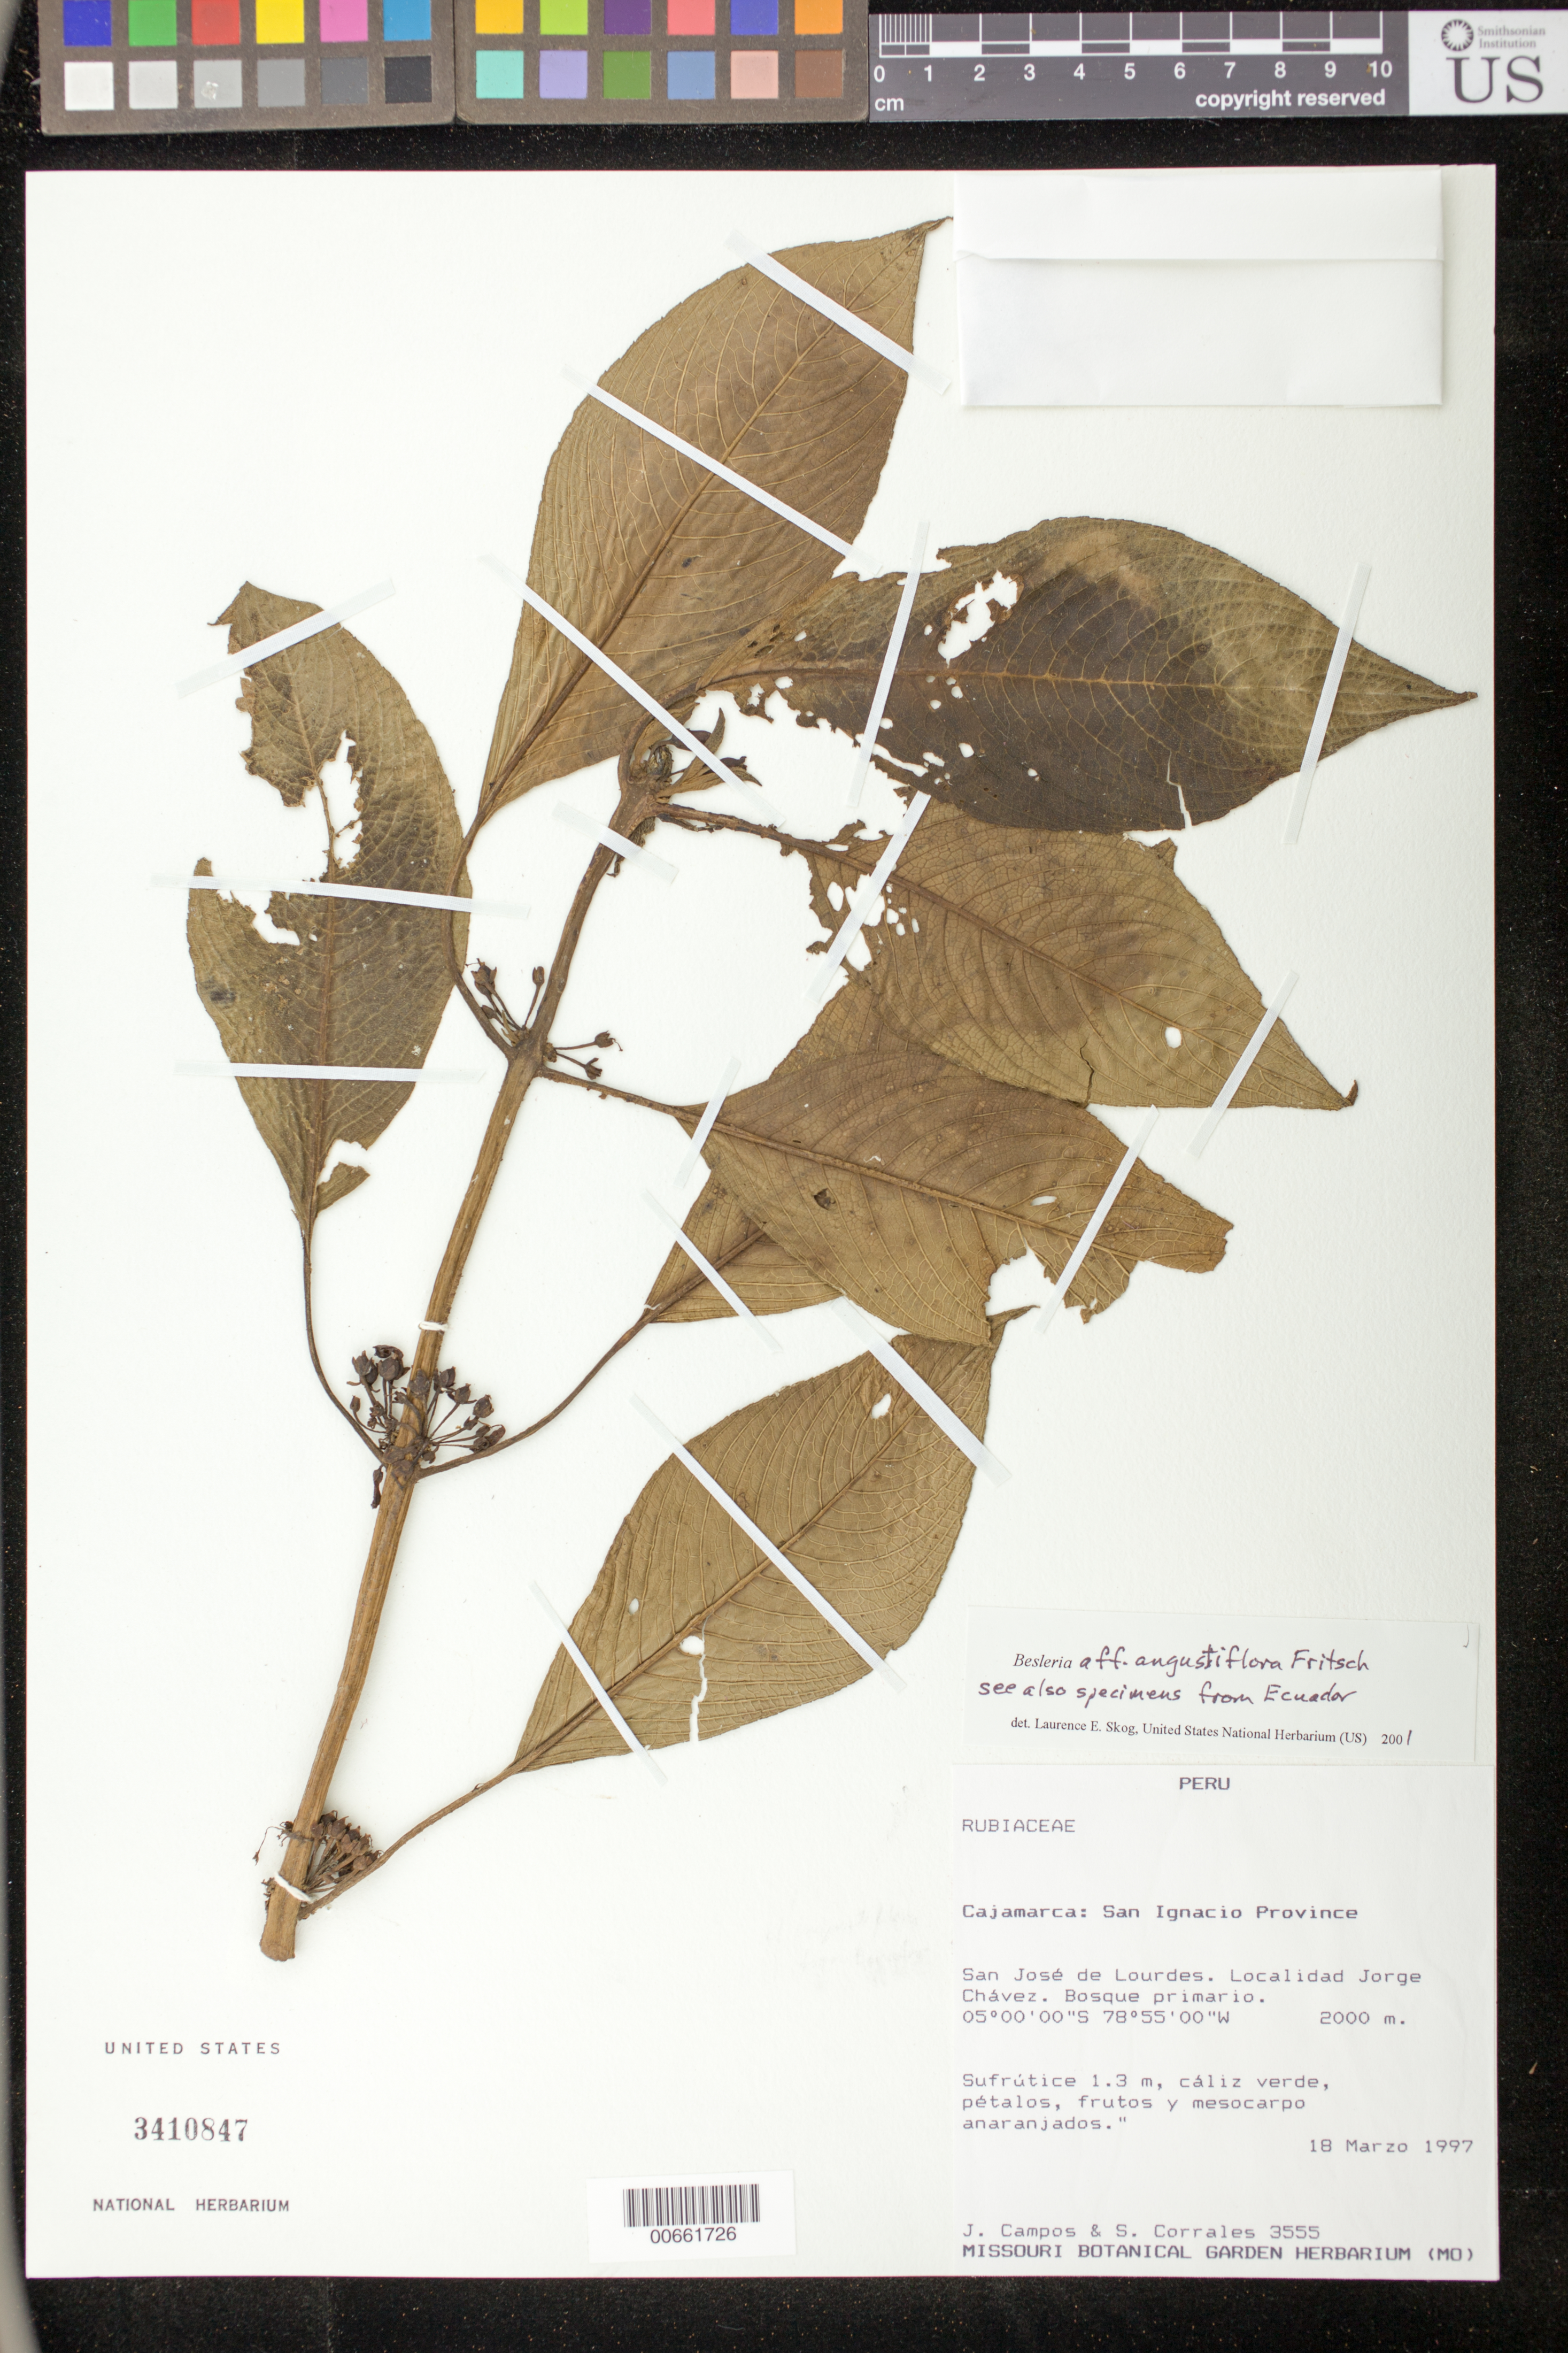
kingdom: Plantae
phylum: Tracheophyta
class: Magnoliopsida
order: Lamiales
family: Gesneriaceae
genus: Besleria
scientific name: Besleria angustiflora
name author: Fritsch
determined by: Skog, Laurence E.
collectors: J. Campos & S. Corrales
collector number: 3555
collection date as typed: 18 Mar 1997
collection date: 1997-03-18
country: Peru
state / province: Cajamarca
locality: Prov. San Ignacio, San José de Lourdes, localidad Jorge Chávez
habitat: Bosque primario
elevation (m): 2000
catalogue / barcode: US 3410847